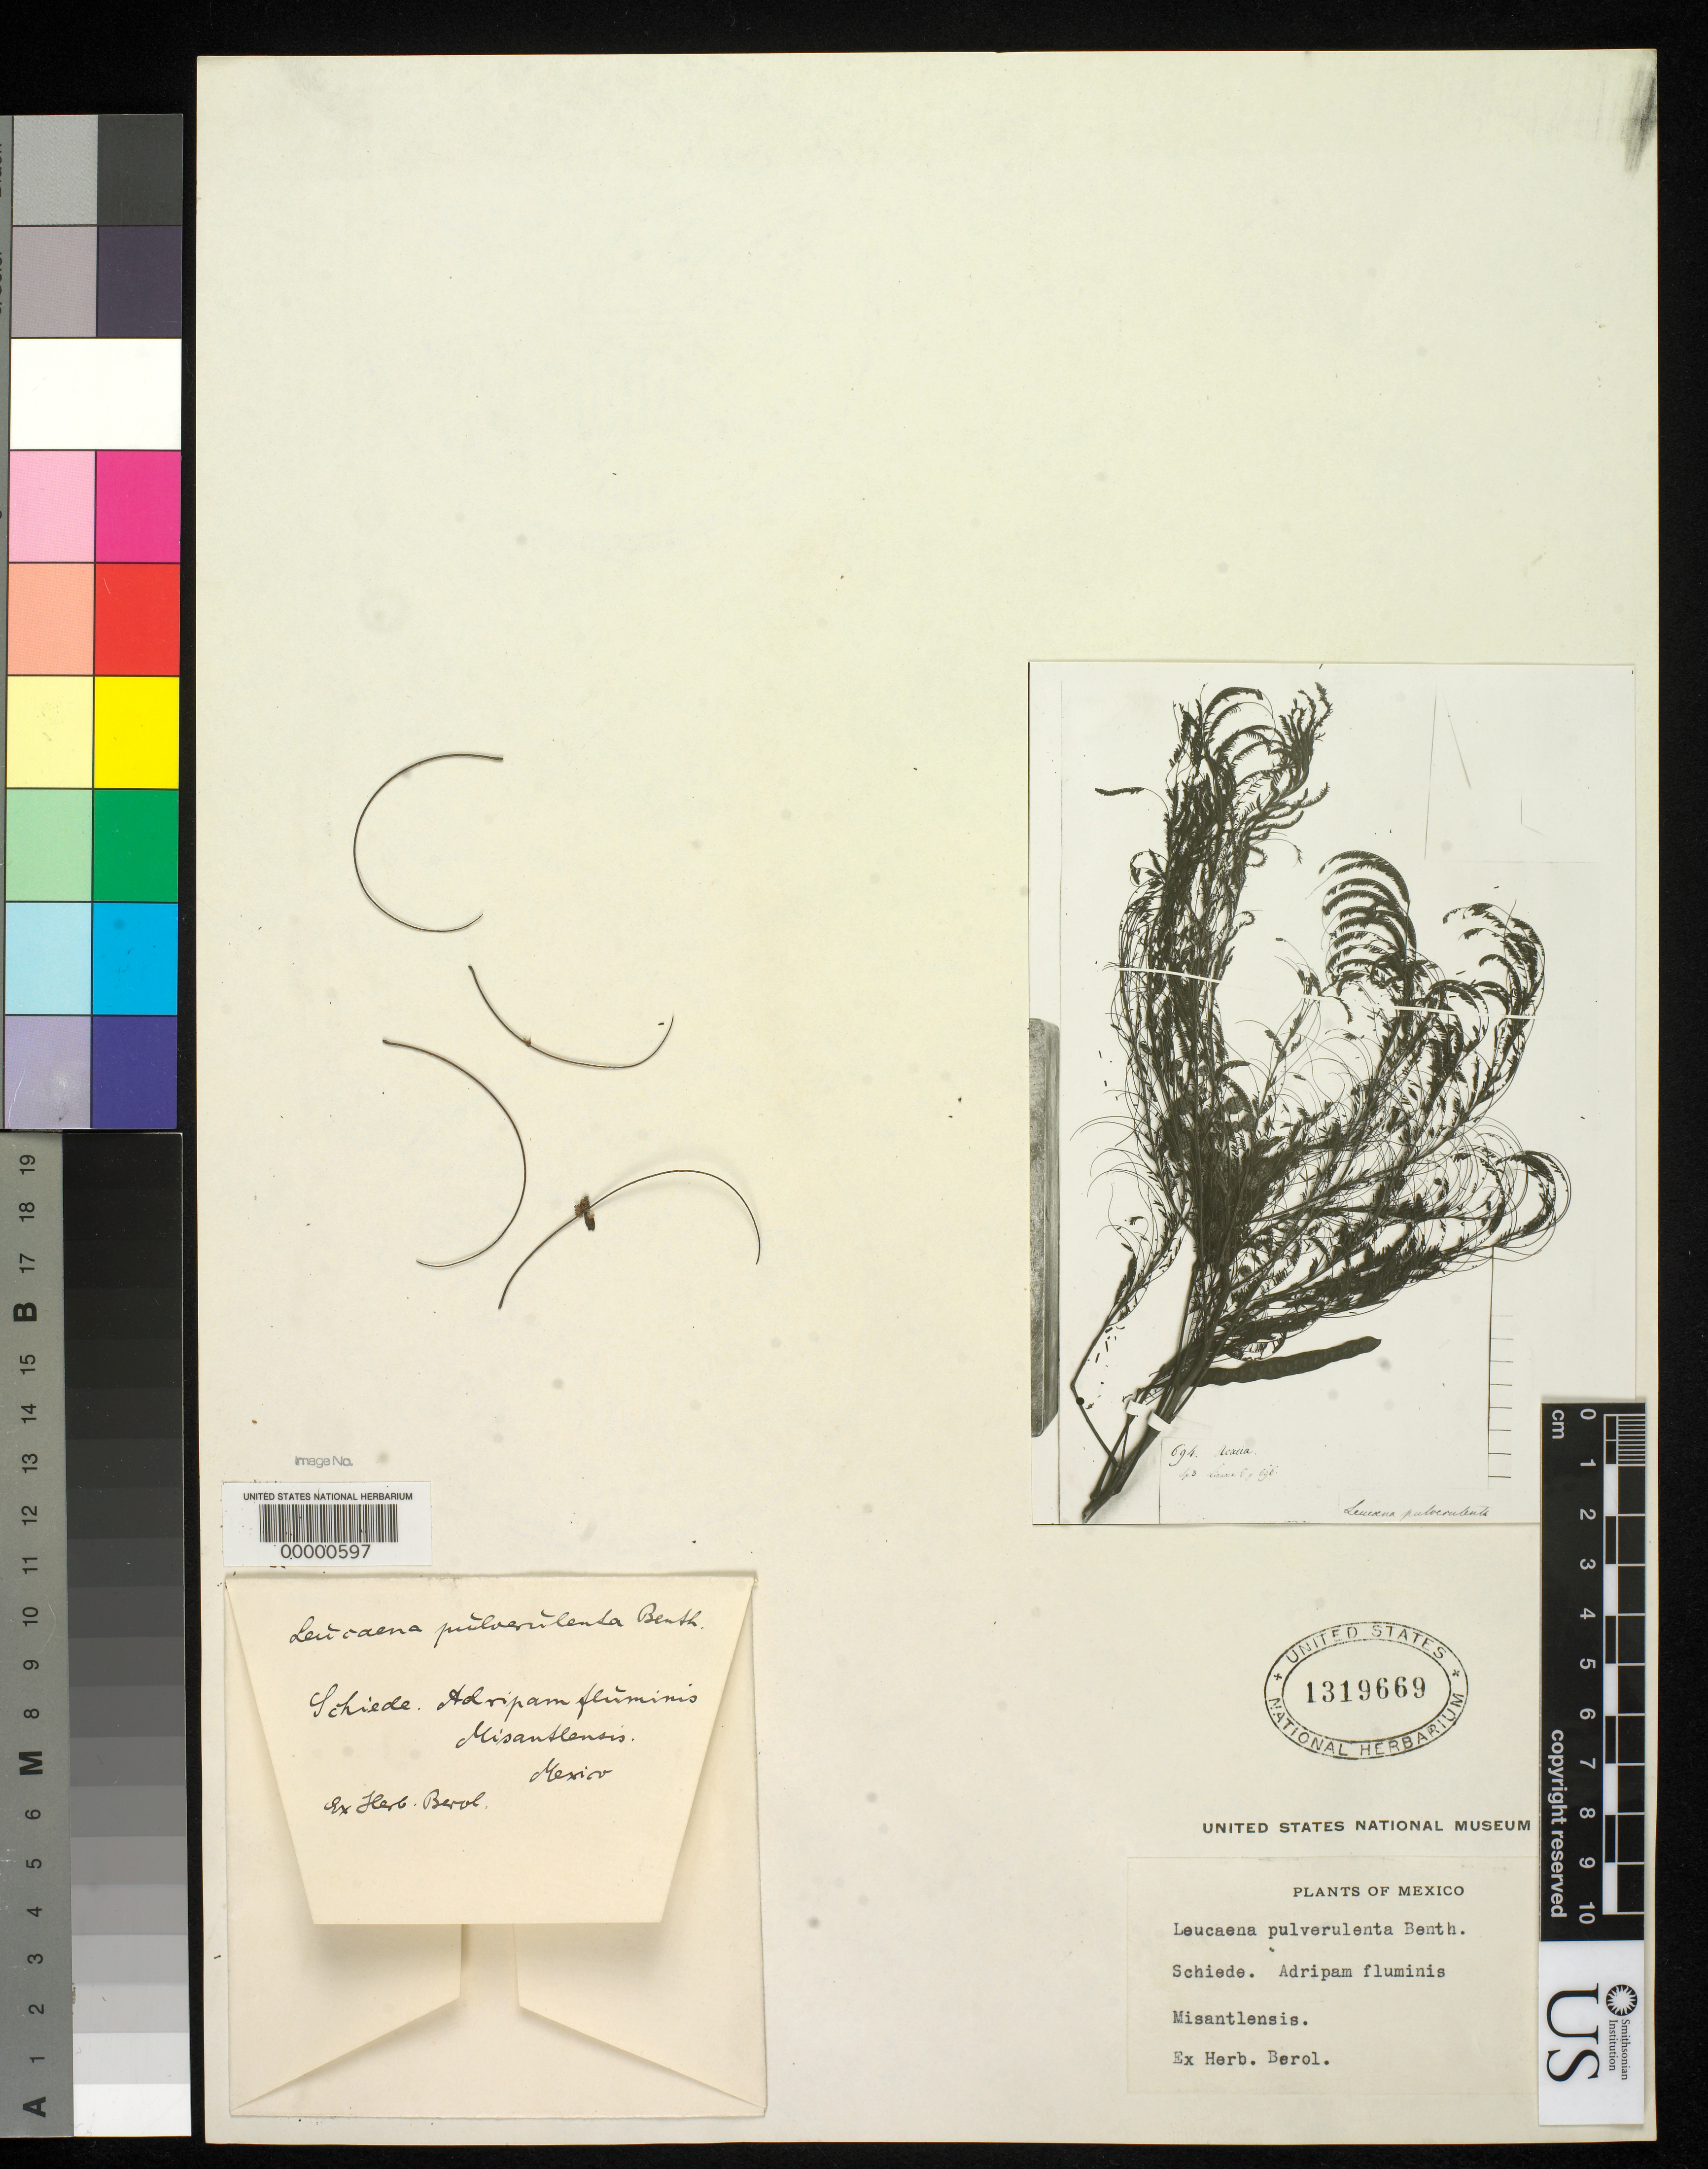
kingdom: Plantae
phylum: Tracheophyta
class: Magnoliopsida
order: Fabales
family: Fabaceae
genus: Acacia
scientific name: Acacia pulverulenta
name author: Schltdl.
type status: Type Material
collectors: C. J. W. Schiede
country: Mexico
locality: Misantlensis.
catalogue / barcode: US 1319669